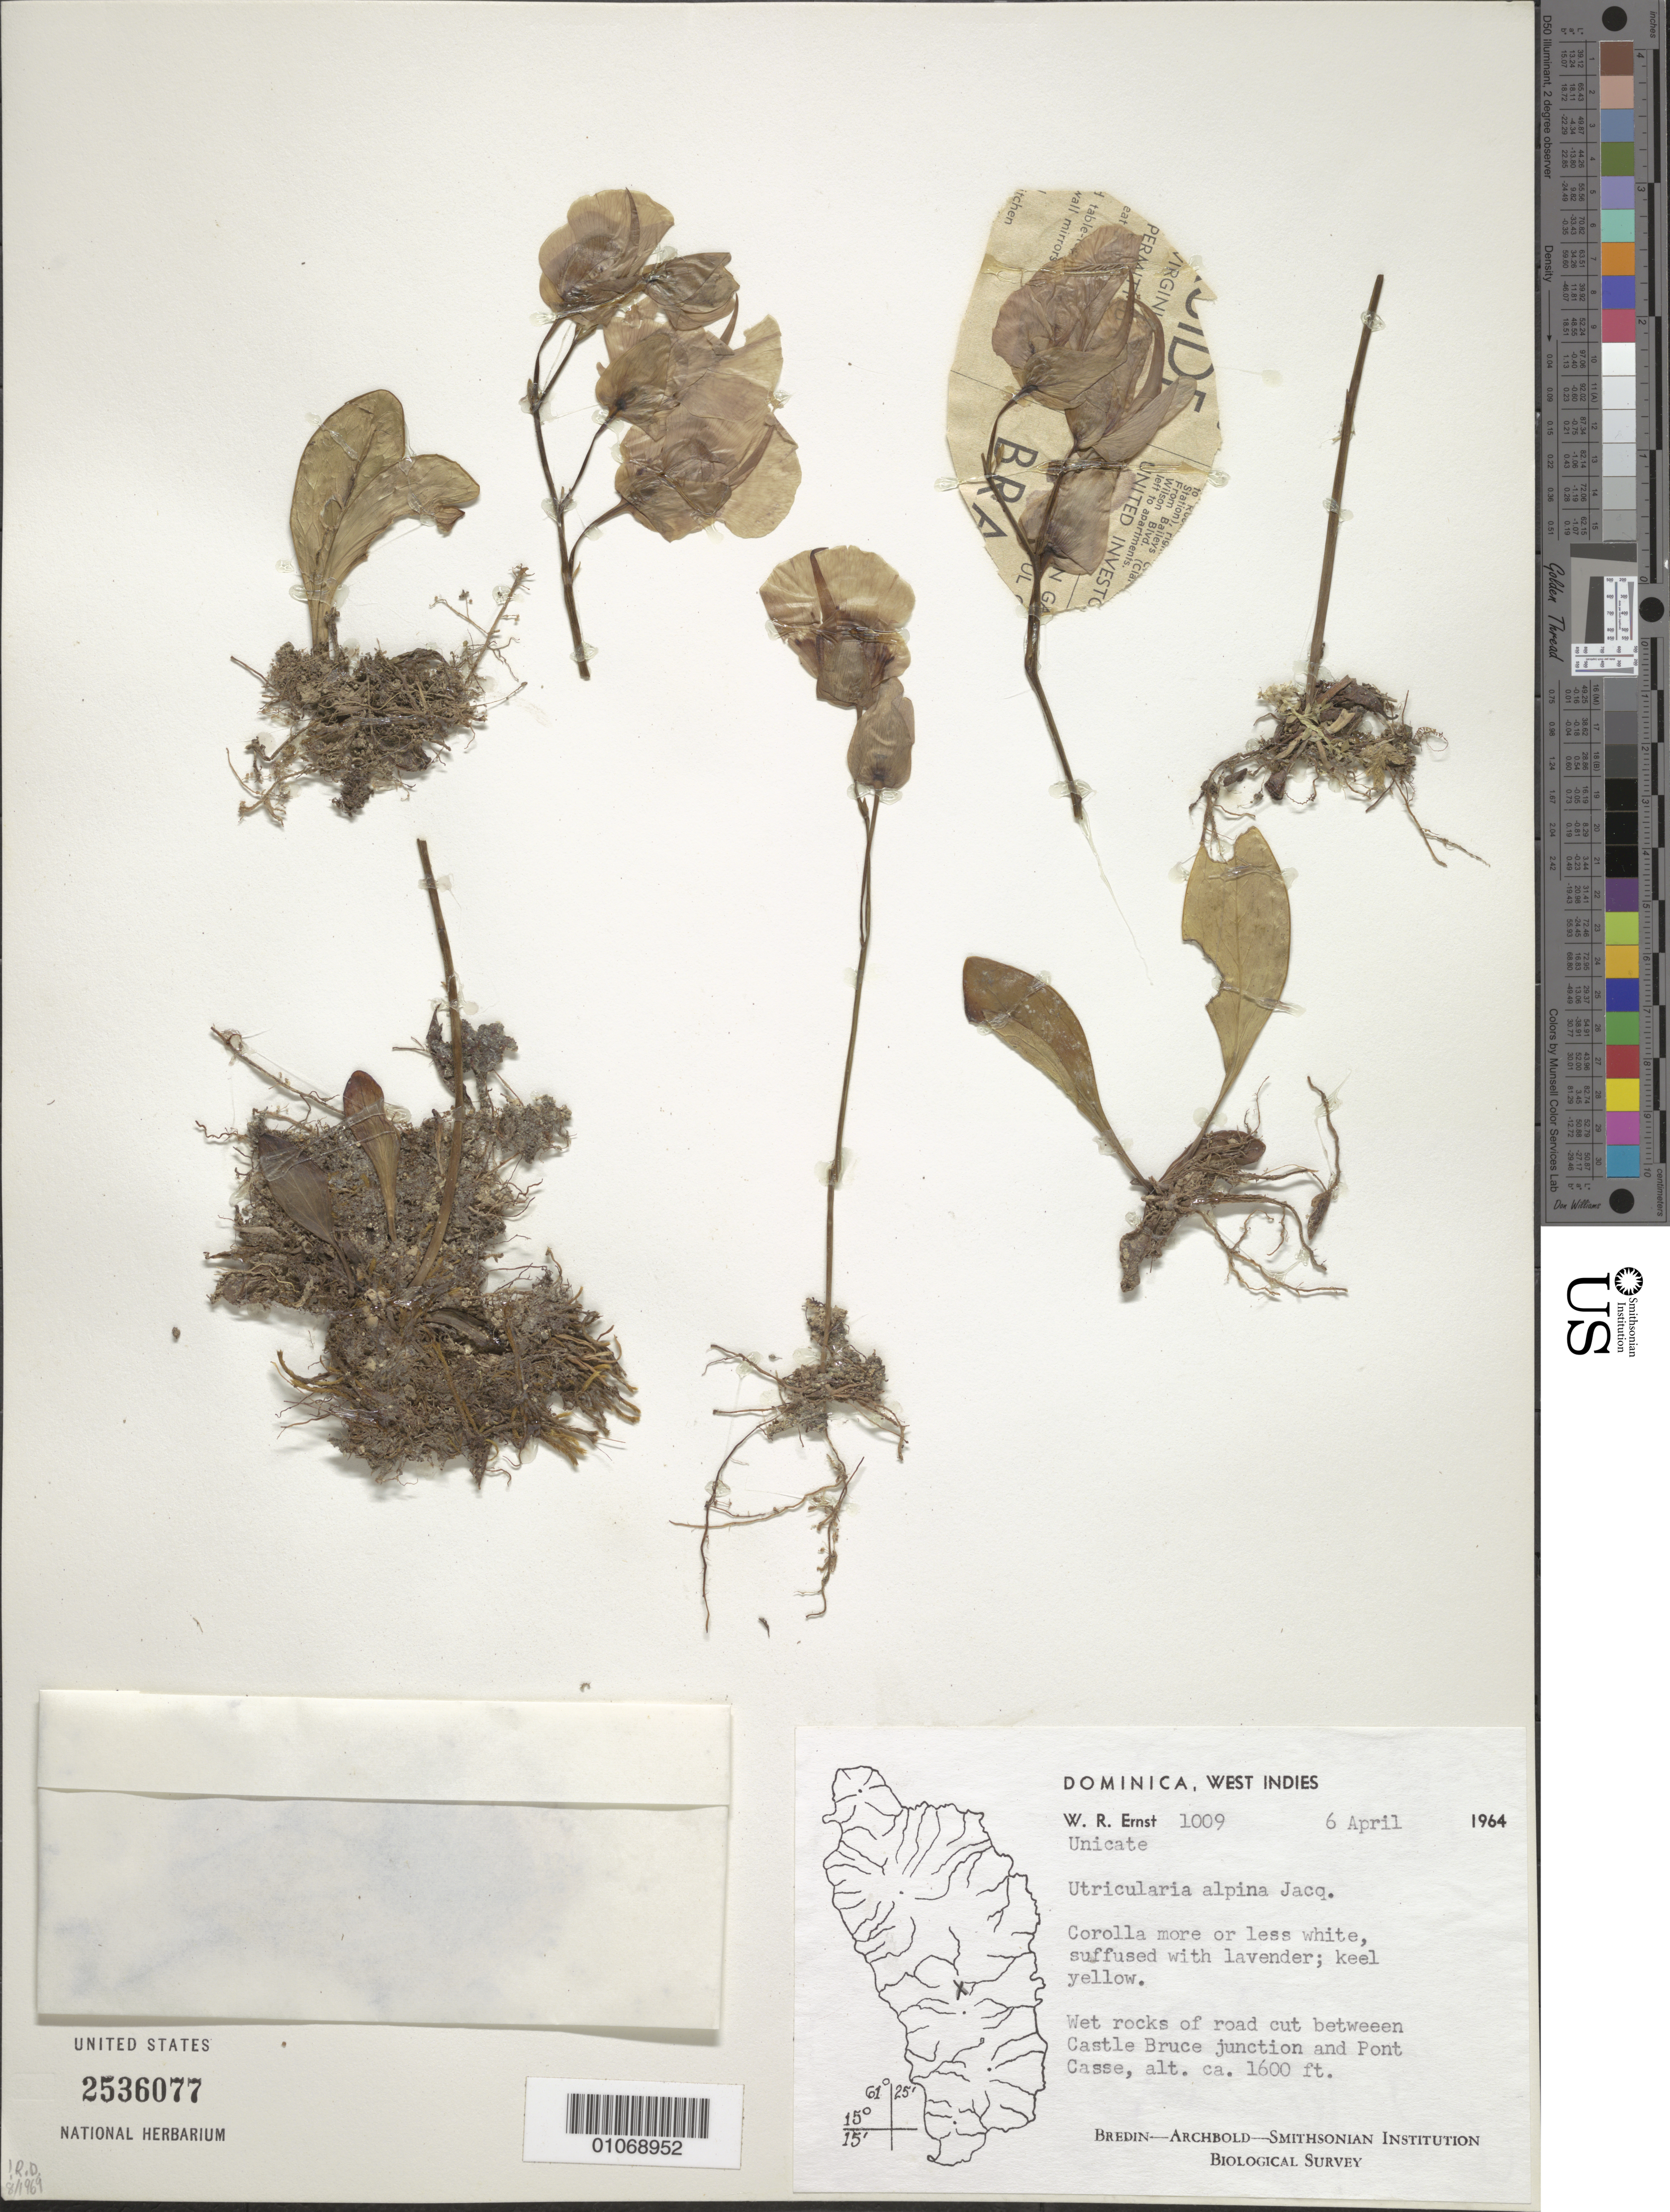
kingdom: Plantae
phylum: Tracheophyta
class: Magnoliopsida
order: Lamiales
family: Lentibulariaceae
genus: Utricularia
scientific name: Utricularia alpina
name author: Jacq.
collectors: W. R. Ernst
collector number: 1009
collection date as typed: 06 Apr 1964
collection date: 1964-04-06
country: Dominica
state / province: St. Paul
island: Dominica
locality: Wet rocks of road cut between Castle Bruce junction and Pont Casse.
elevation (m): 488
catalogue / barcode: US 2536077